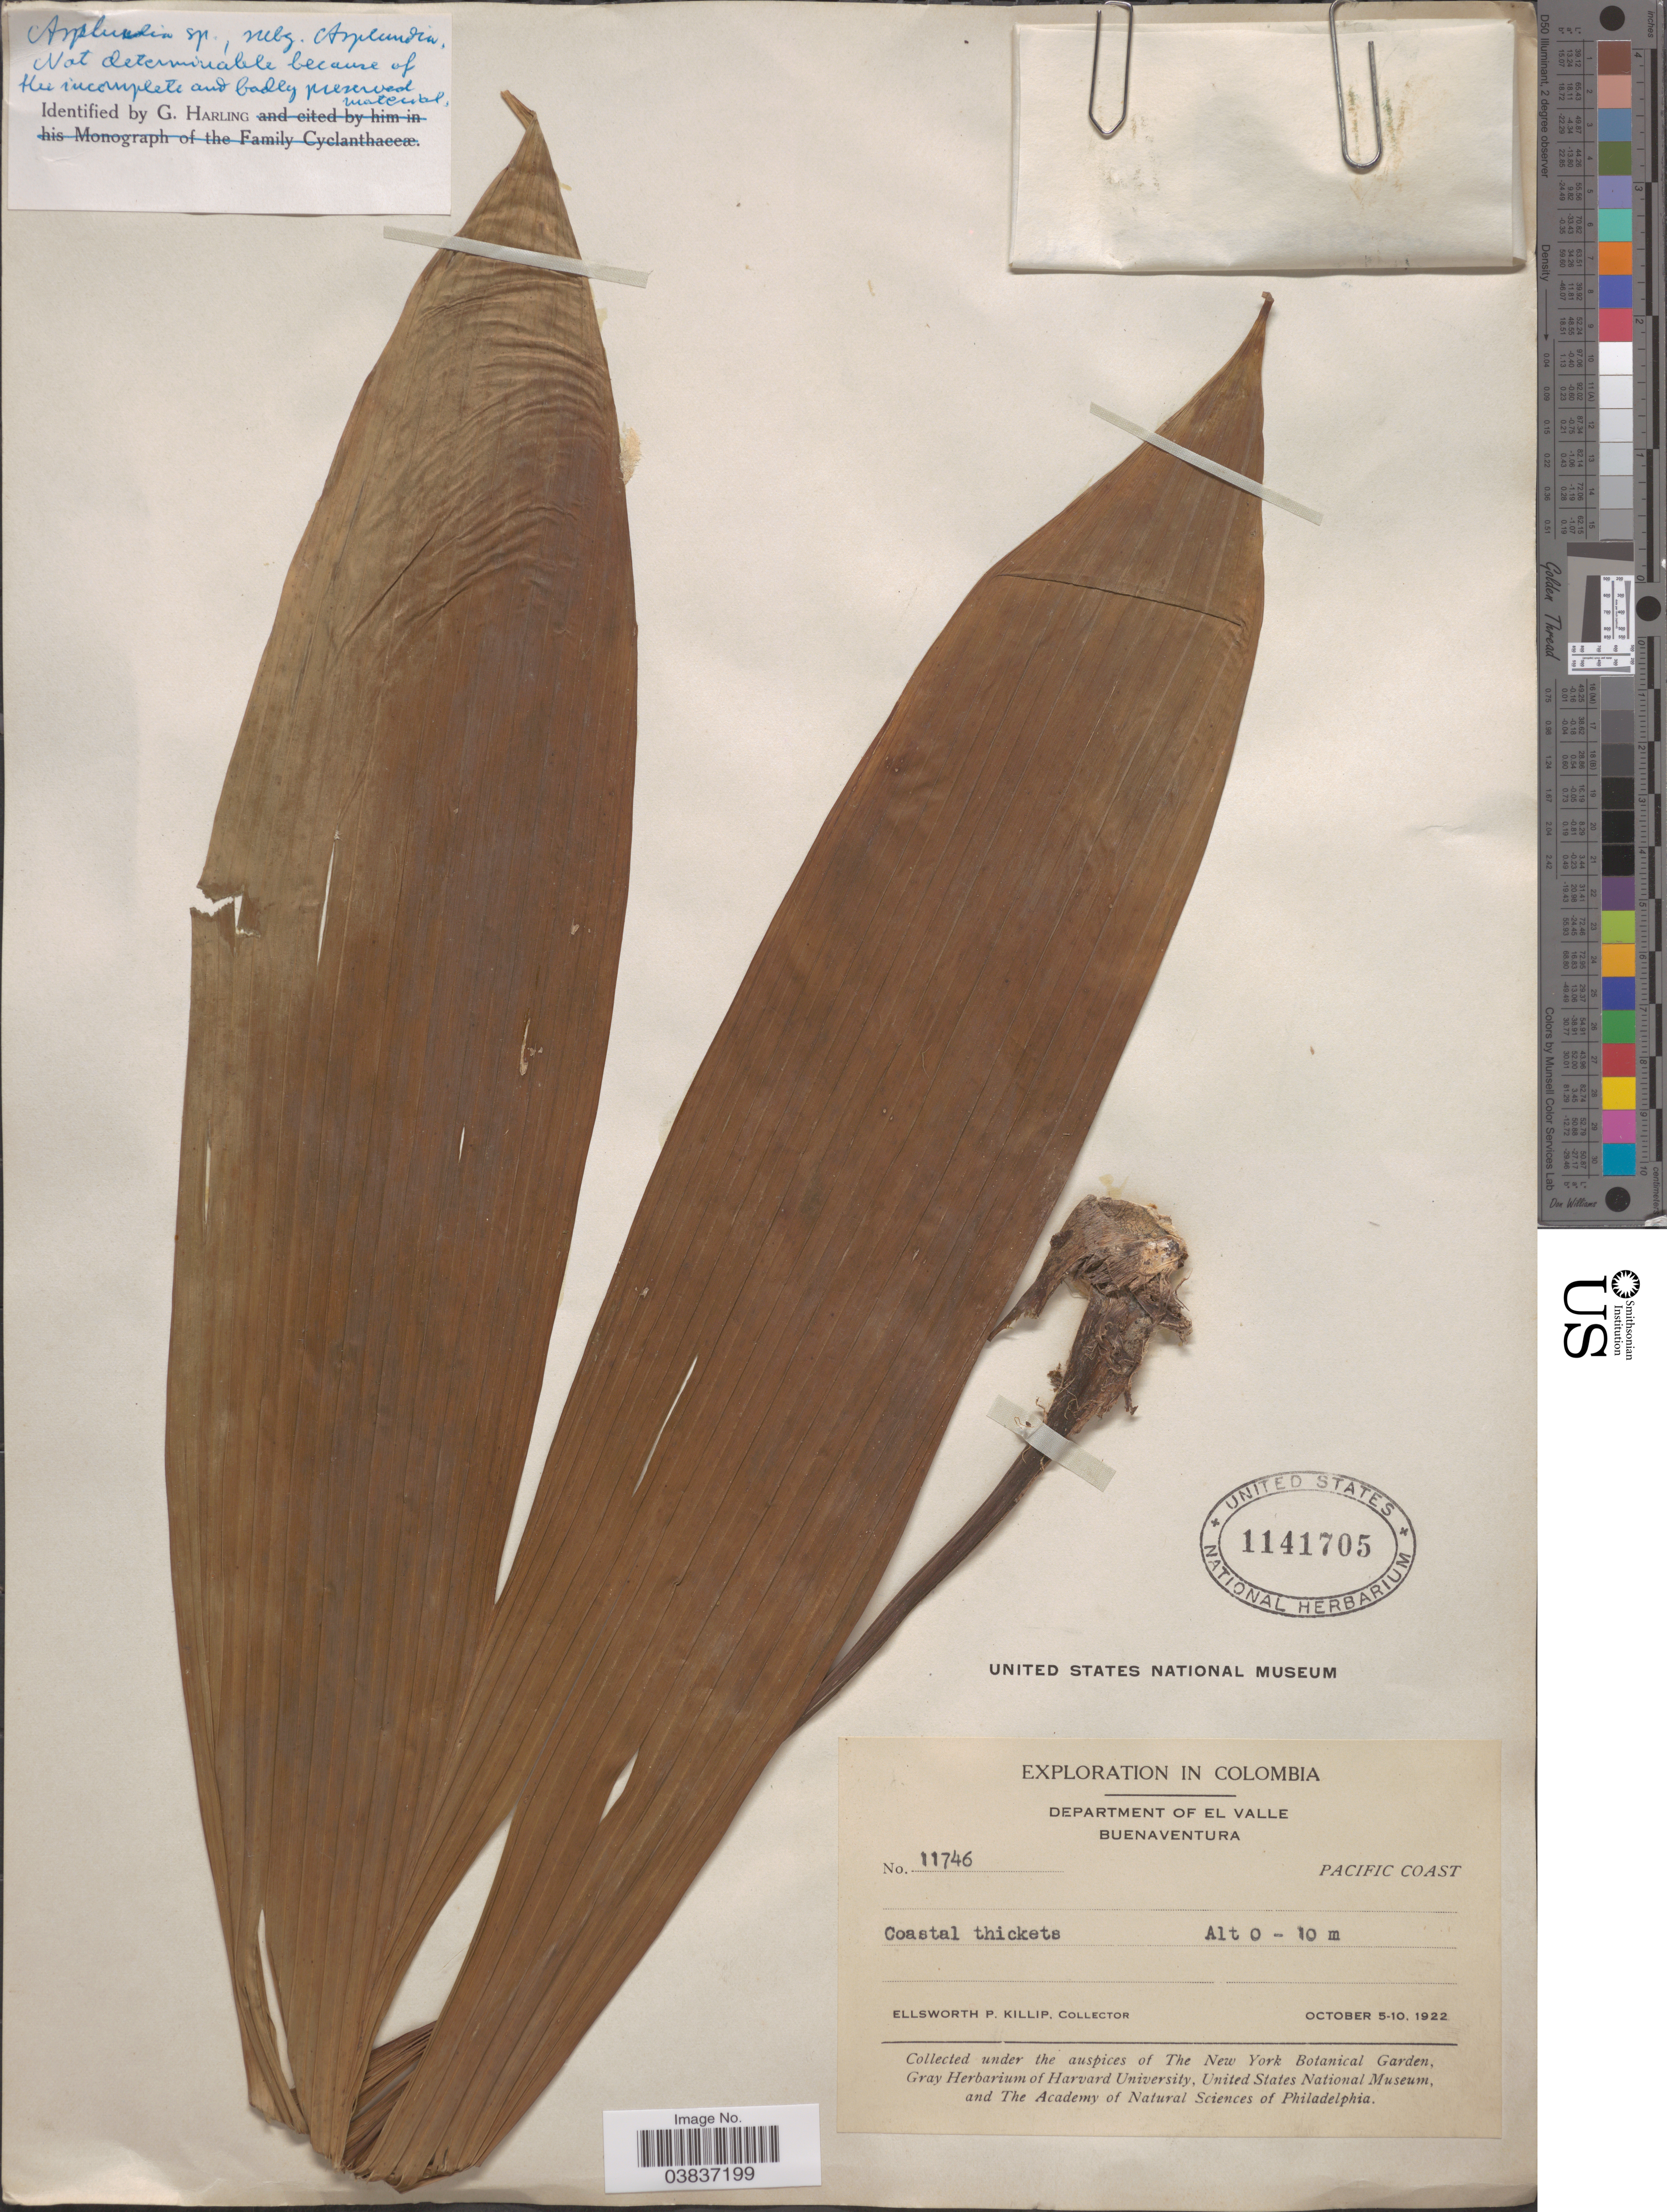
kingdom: Plantae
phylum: Tracheophyta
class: Liliopsida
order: Pandanales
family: Cyclanthaceae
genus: Asplundia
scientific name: Asplundia sp.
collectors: E. P. Killip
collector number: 11746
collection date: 1922-10-05/1922-10-10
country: Colombia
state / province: Valle del Cauca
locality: Department of El Valle. Buenaventura. Pacific Coast.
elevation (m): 0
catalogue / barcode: US 1141705